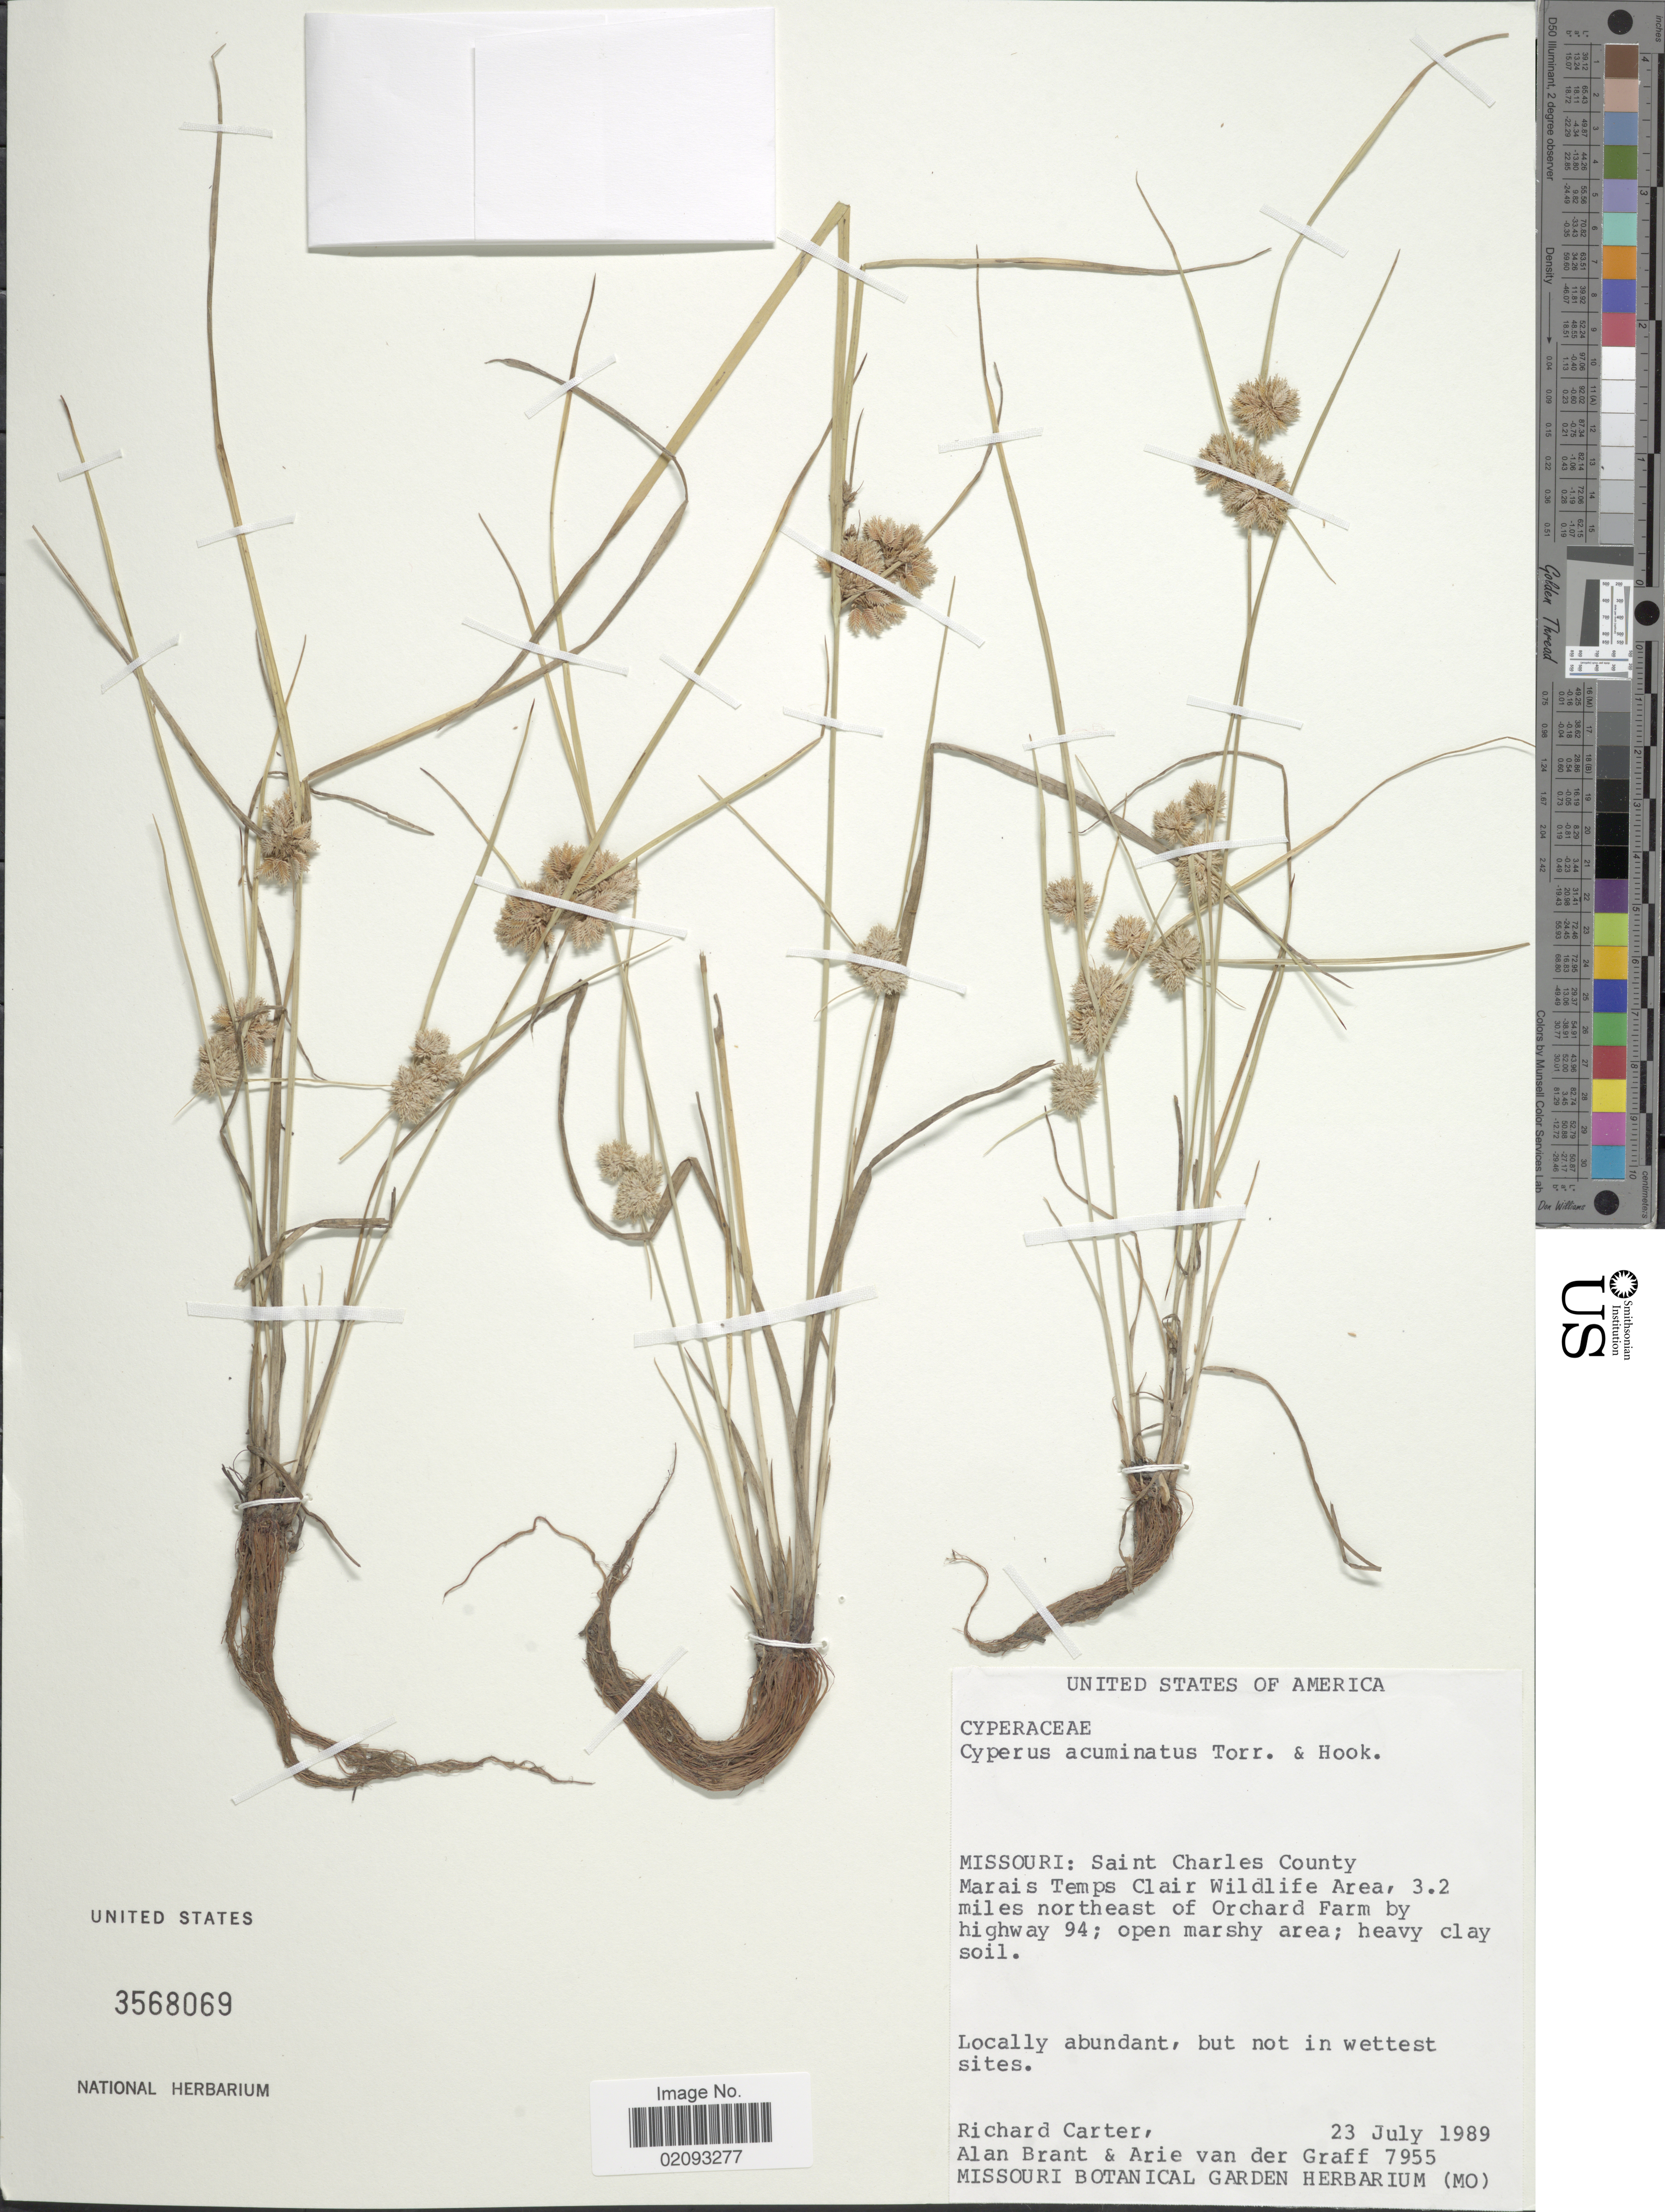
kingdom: Plantae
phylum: Tracheophyta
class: Liliopsida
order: Poales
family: Cyperaceae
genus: Cyperus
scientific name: Cyperus acuminatus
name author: Torr. & Hook.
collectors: R. Carter, A. Brant & A. Graaf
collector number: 7955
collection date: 1989-07-23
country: United States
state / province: Missouri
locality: Saint Charles County Marais Temps Clair Wildlife Area, 3.2 miles northeast of Orchard Farm by highway 84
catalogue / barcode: US 3568069